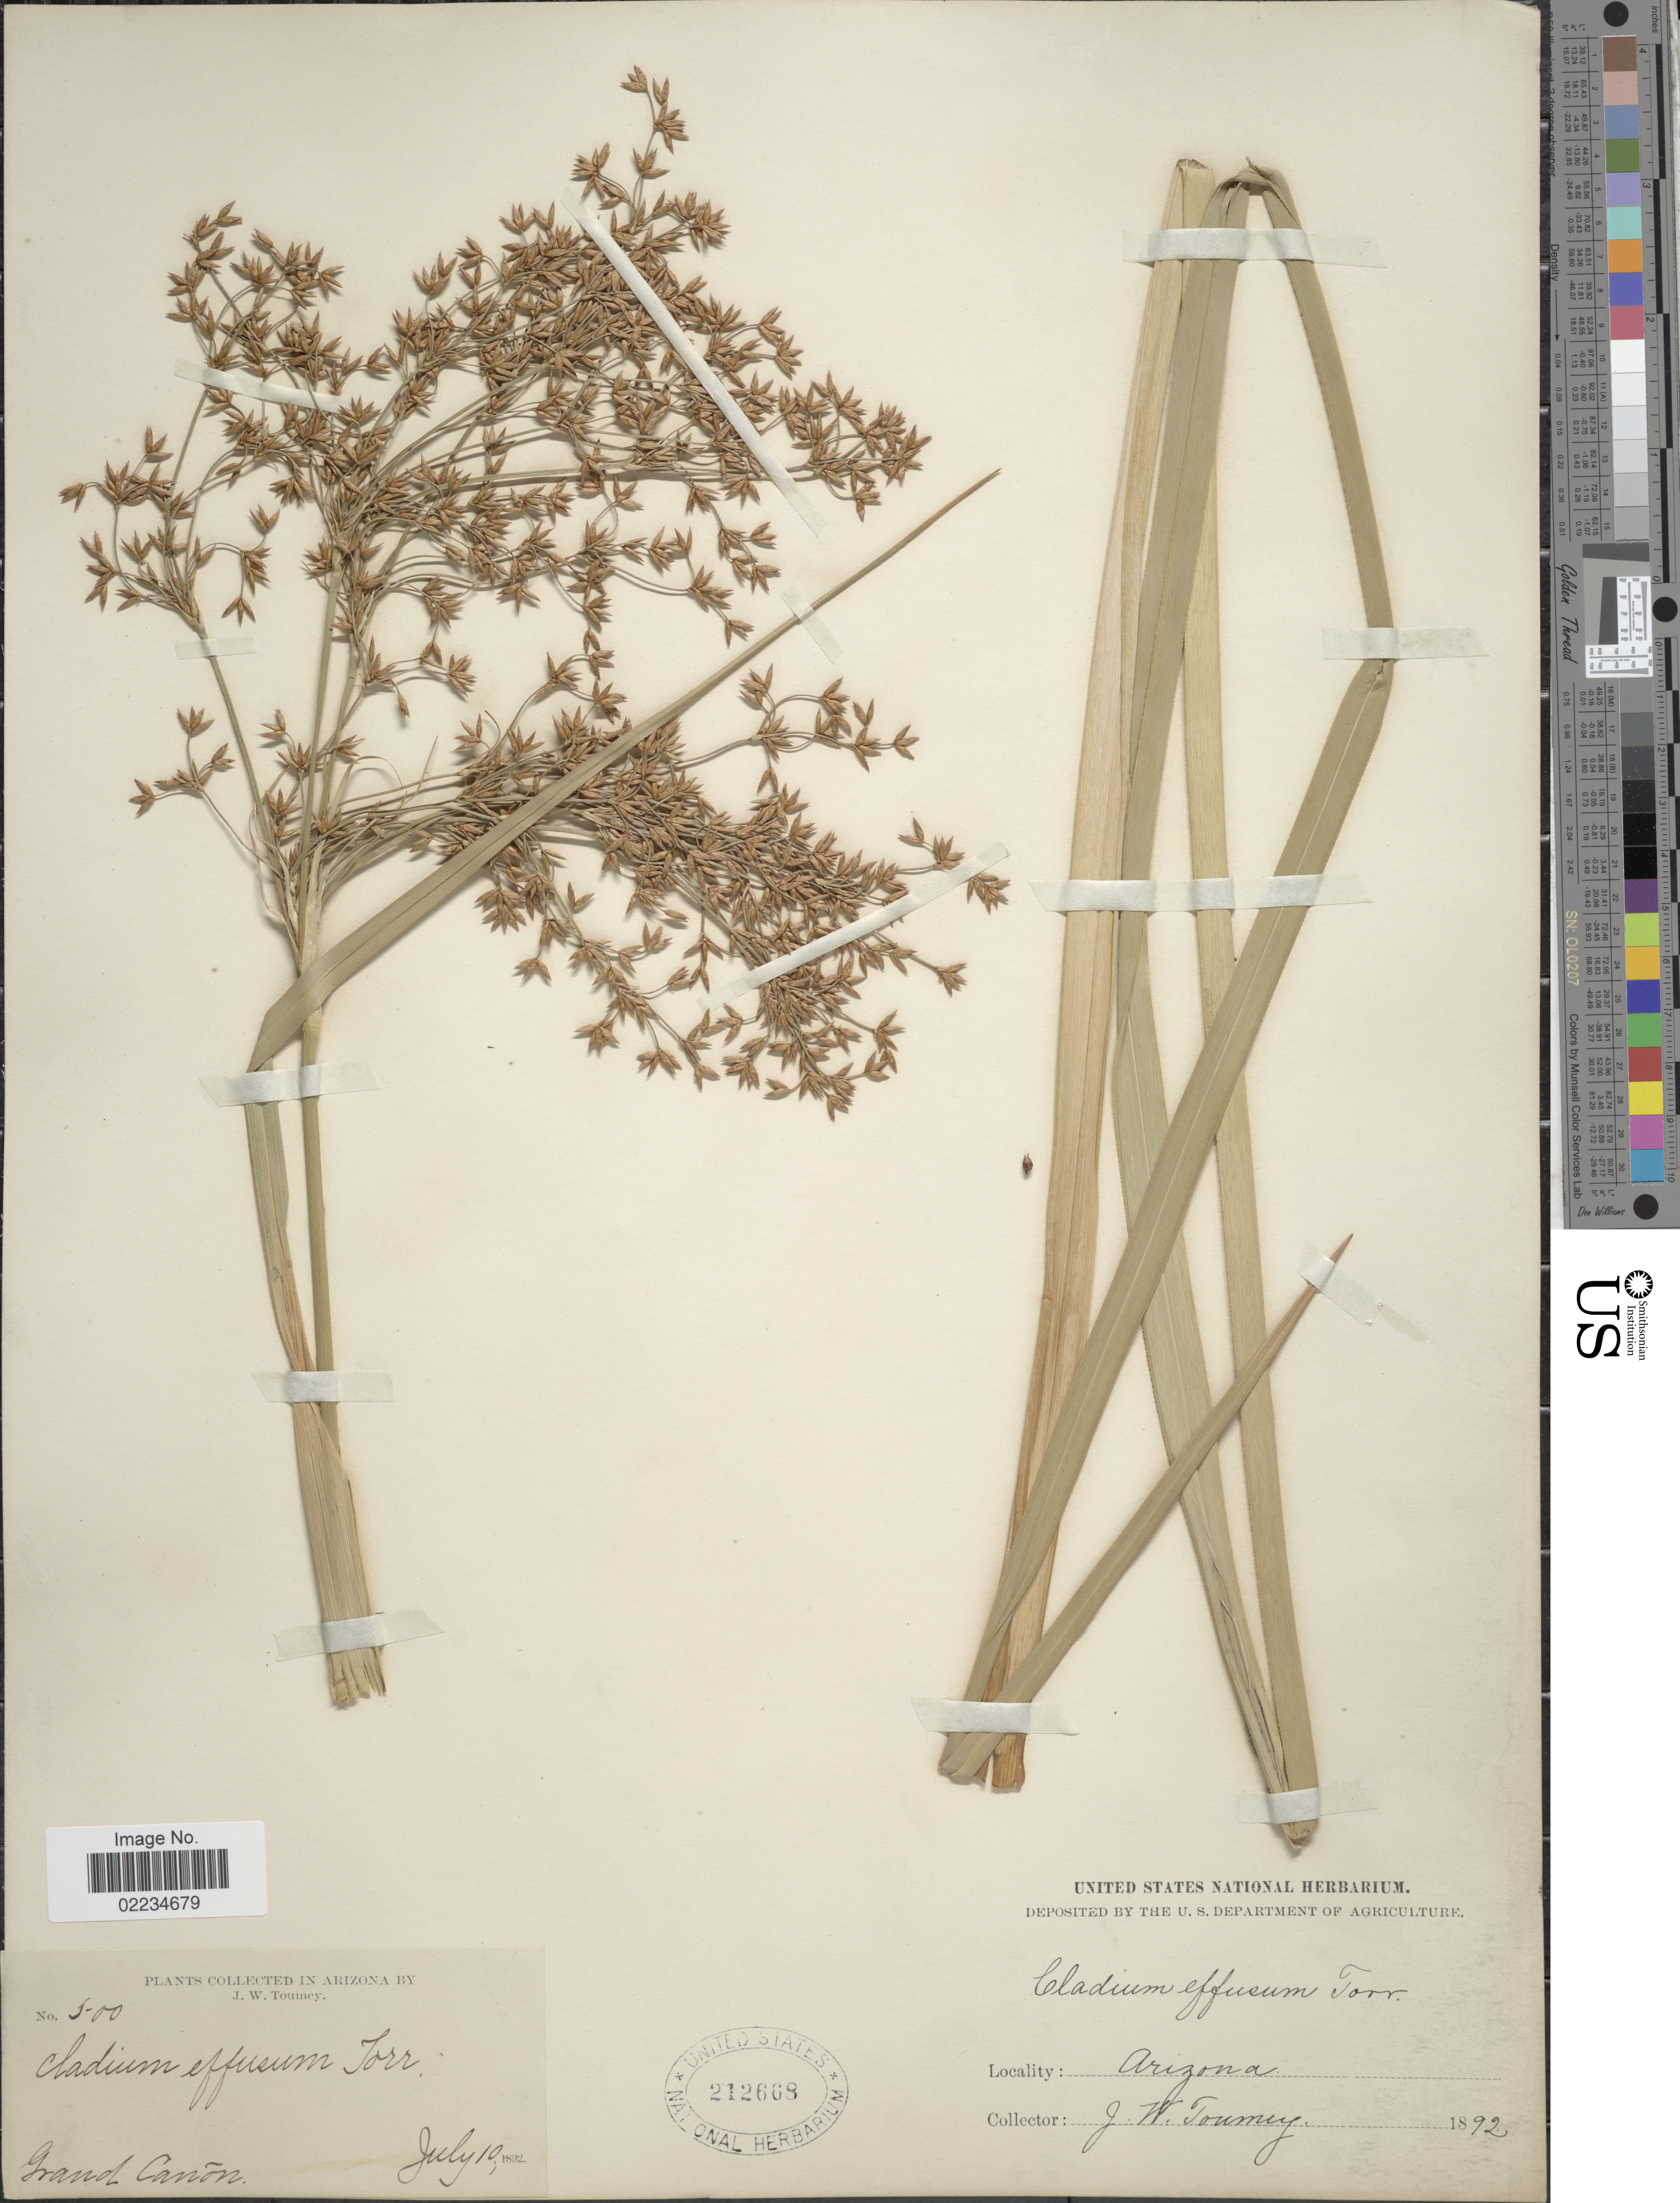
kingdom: Plantae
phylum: Tracheophyta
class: Liliopsida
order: Poales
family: Cyperaceae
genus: Cladium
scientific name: Cladium californicum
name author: (S. Watson) O'Neill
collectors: J. W. Toumey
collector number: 500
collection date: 1892-07-10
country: United States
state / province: Arizona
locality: Grand Cañon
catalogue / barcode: US 212668